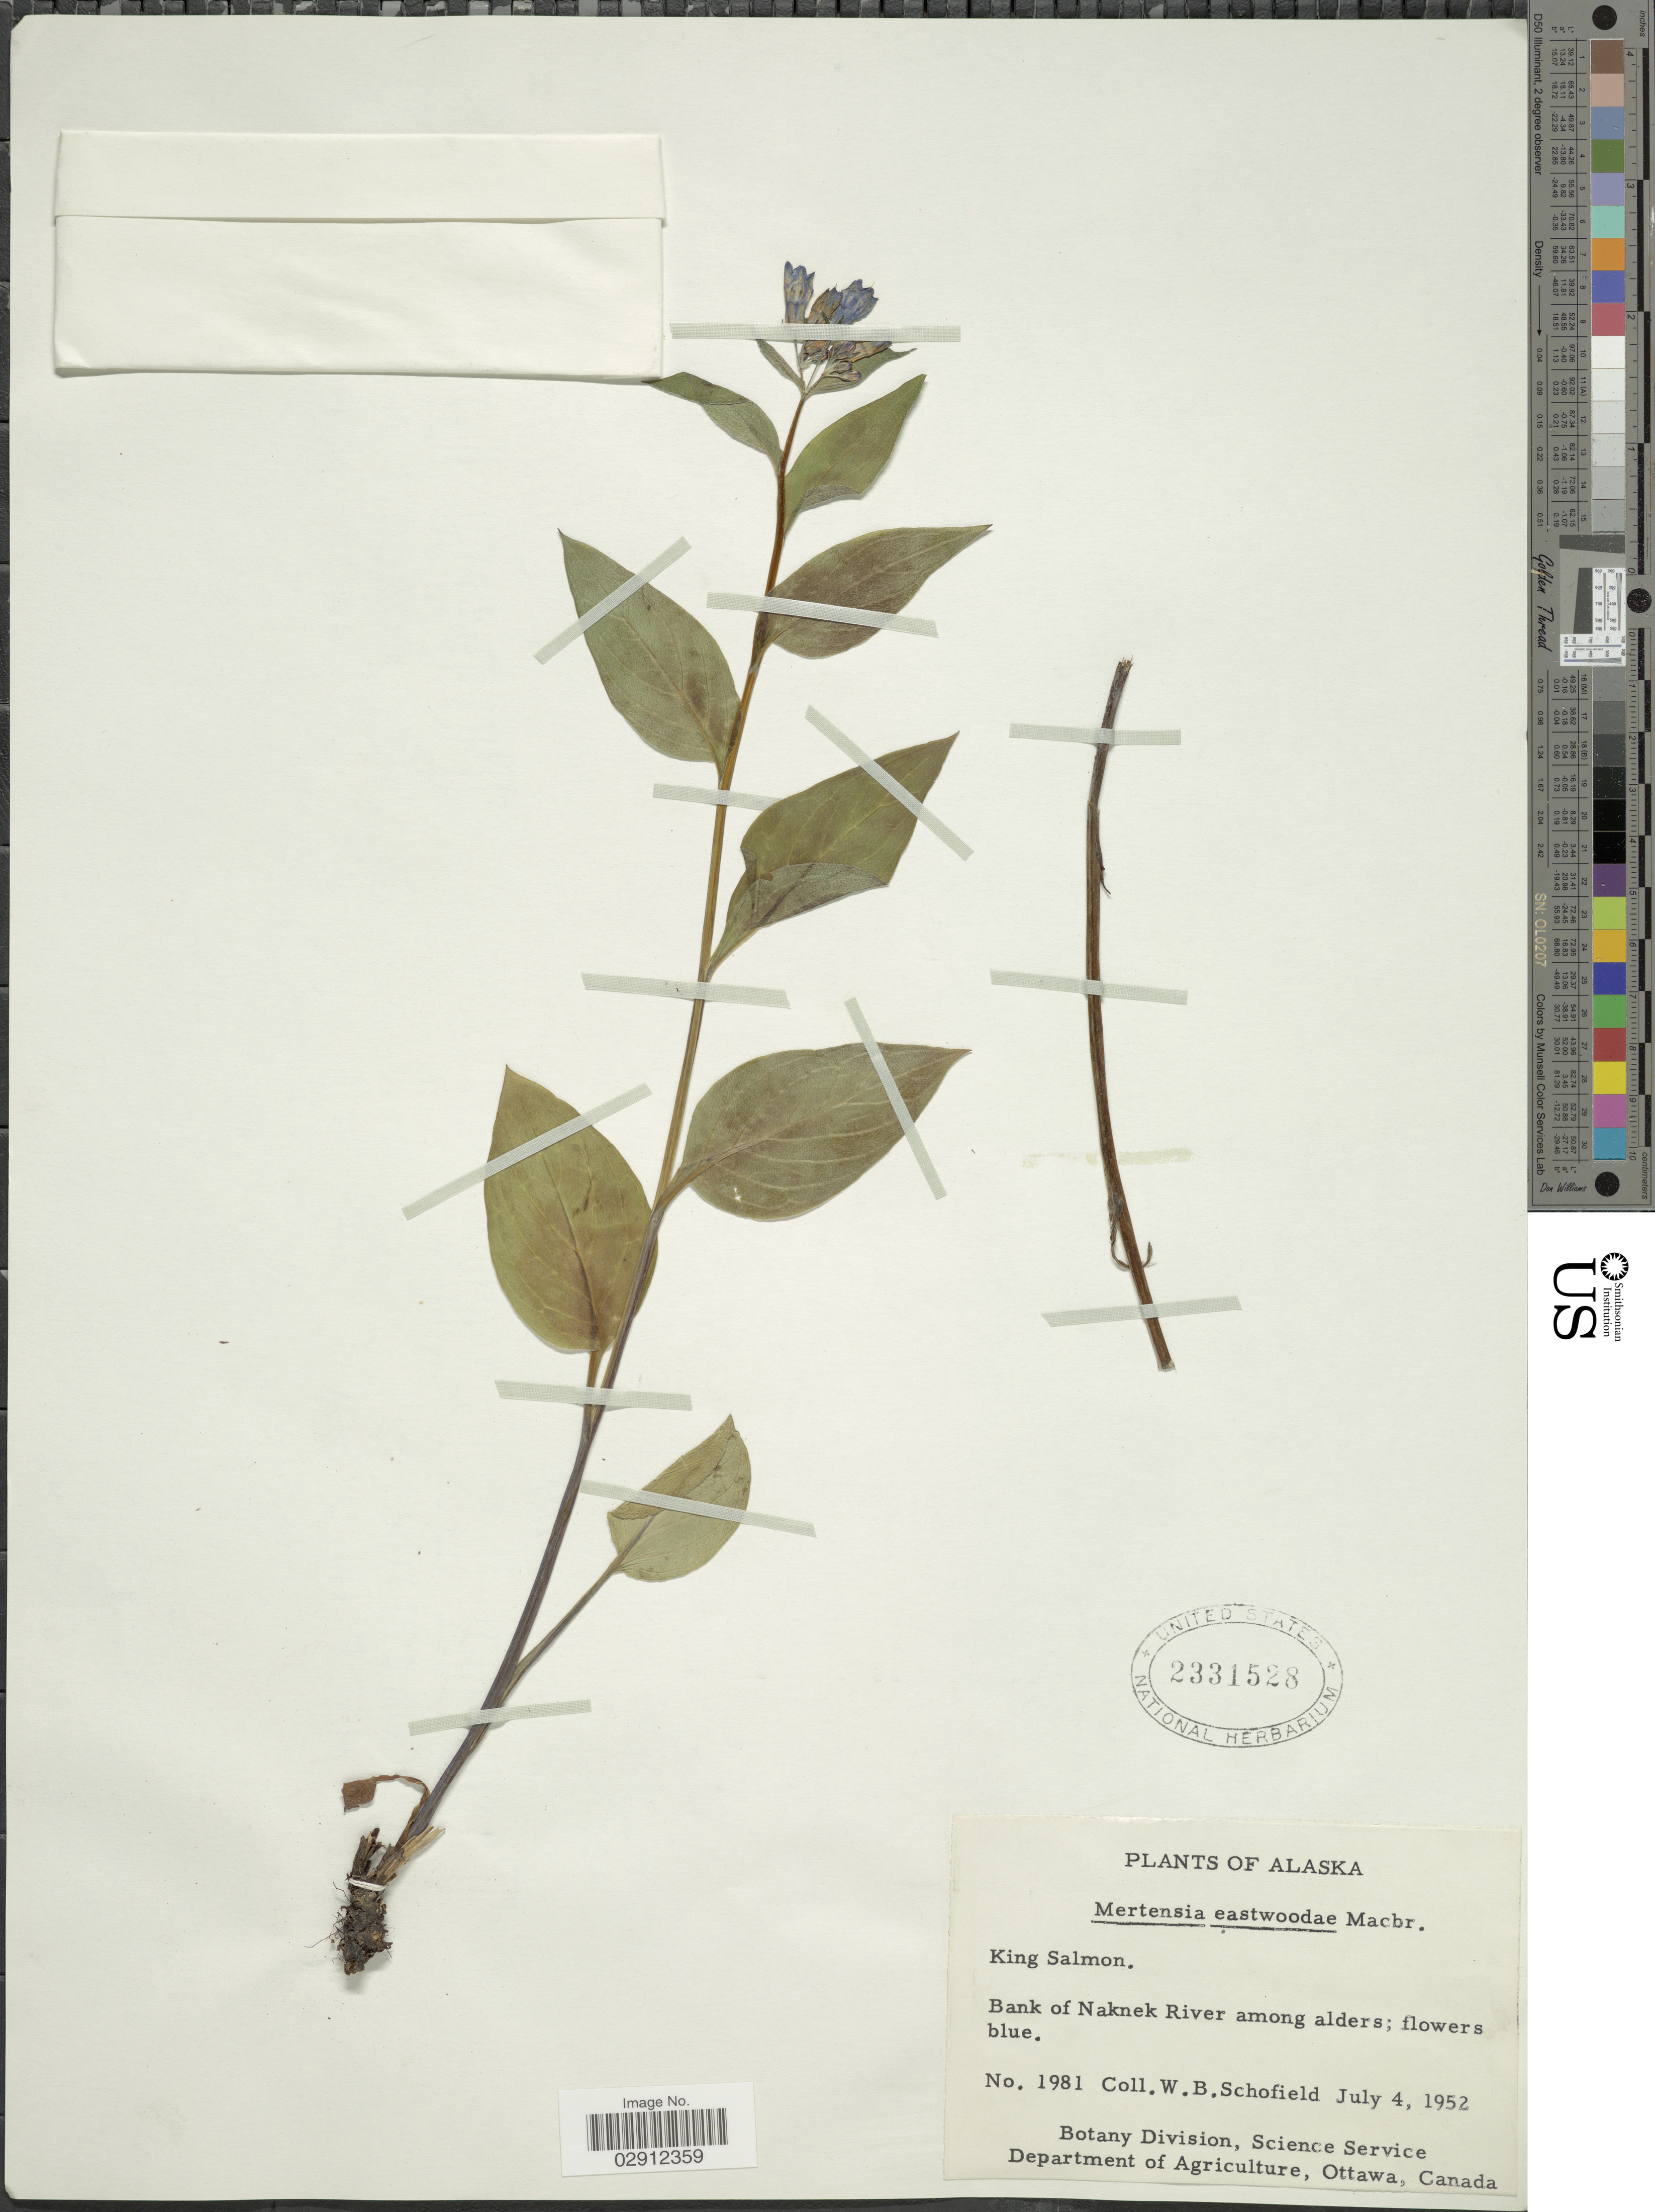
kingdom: Plantae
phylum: Tracheophyta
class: Magnoliopsida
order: Boraginales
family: Boraginaceae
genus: Mertensia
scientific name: Mertensia eastwoodiae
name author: J.F. Macbr.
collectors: W. Schofield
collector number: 1981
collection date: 1952-07-04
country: United States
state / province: Alaska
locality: Bank of Naknek River among alders.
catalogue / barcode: US 2331528